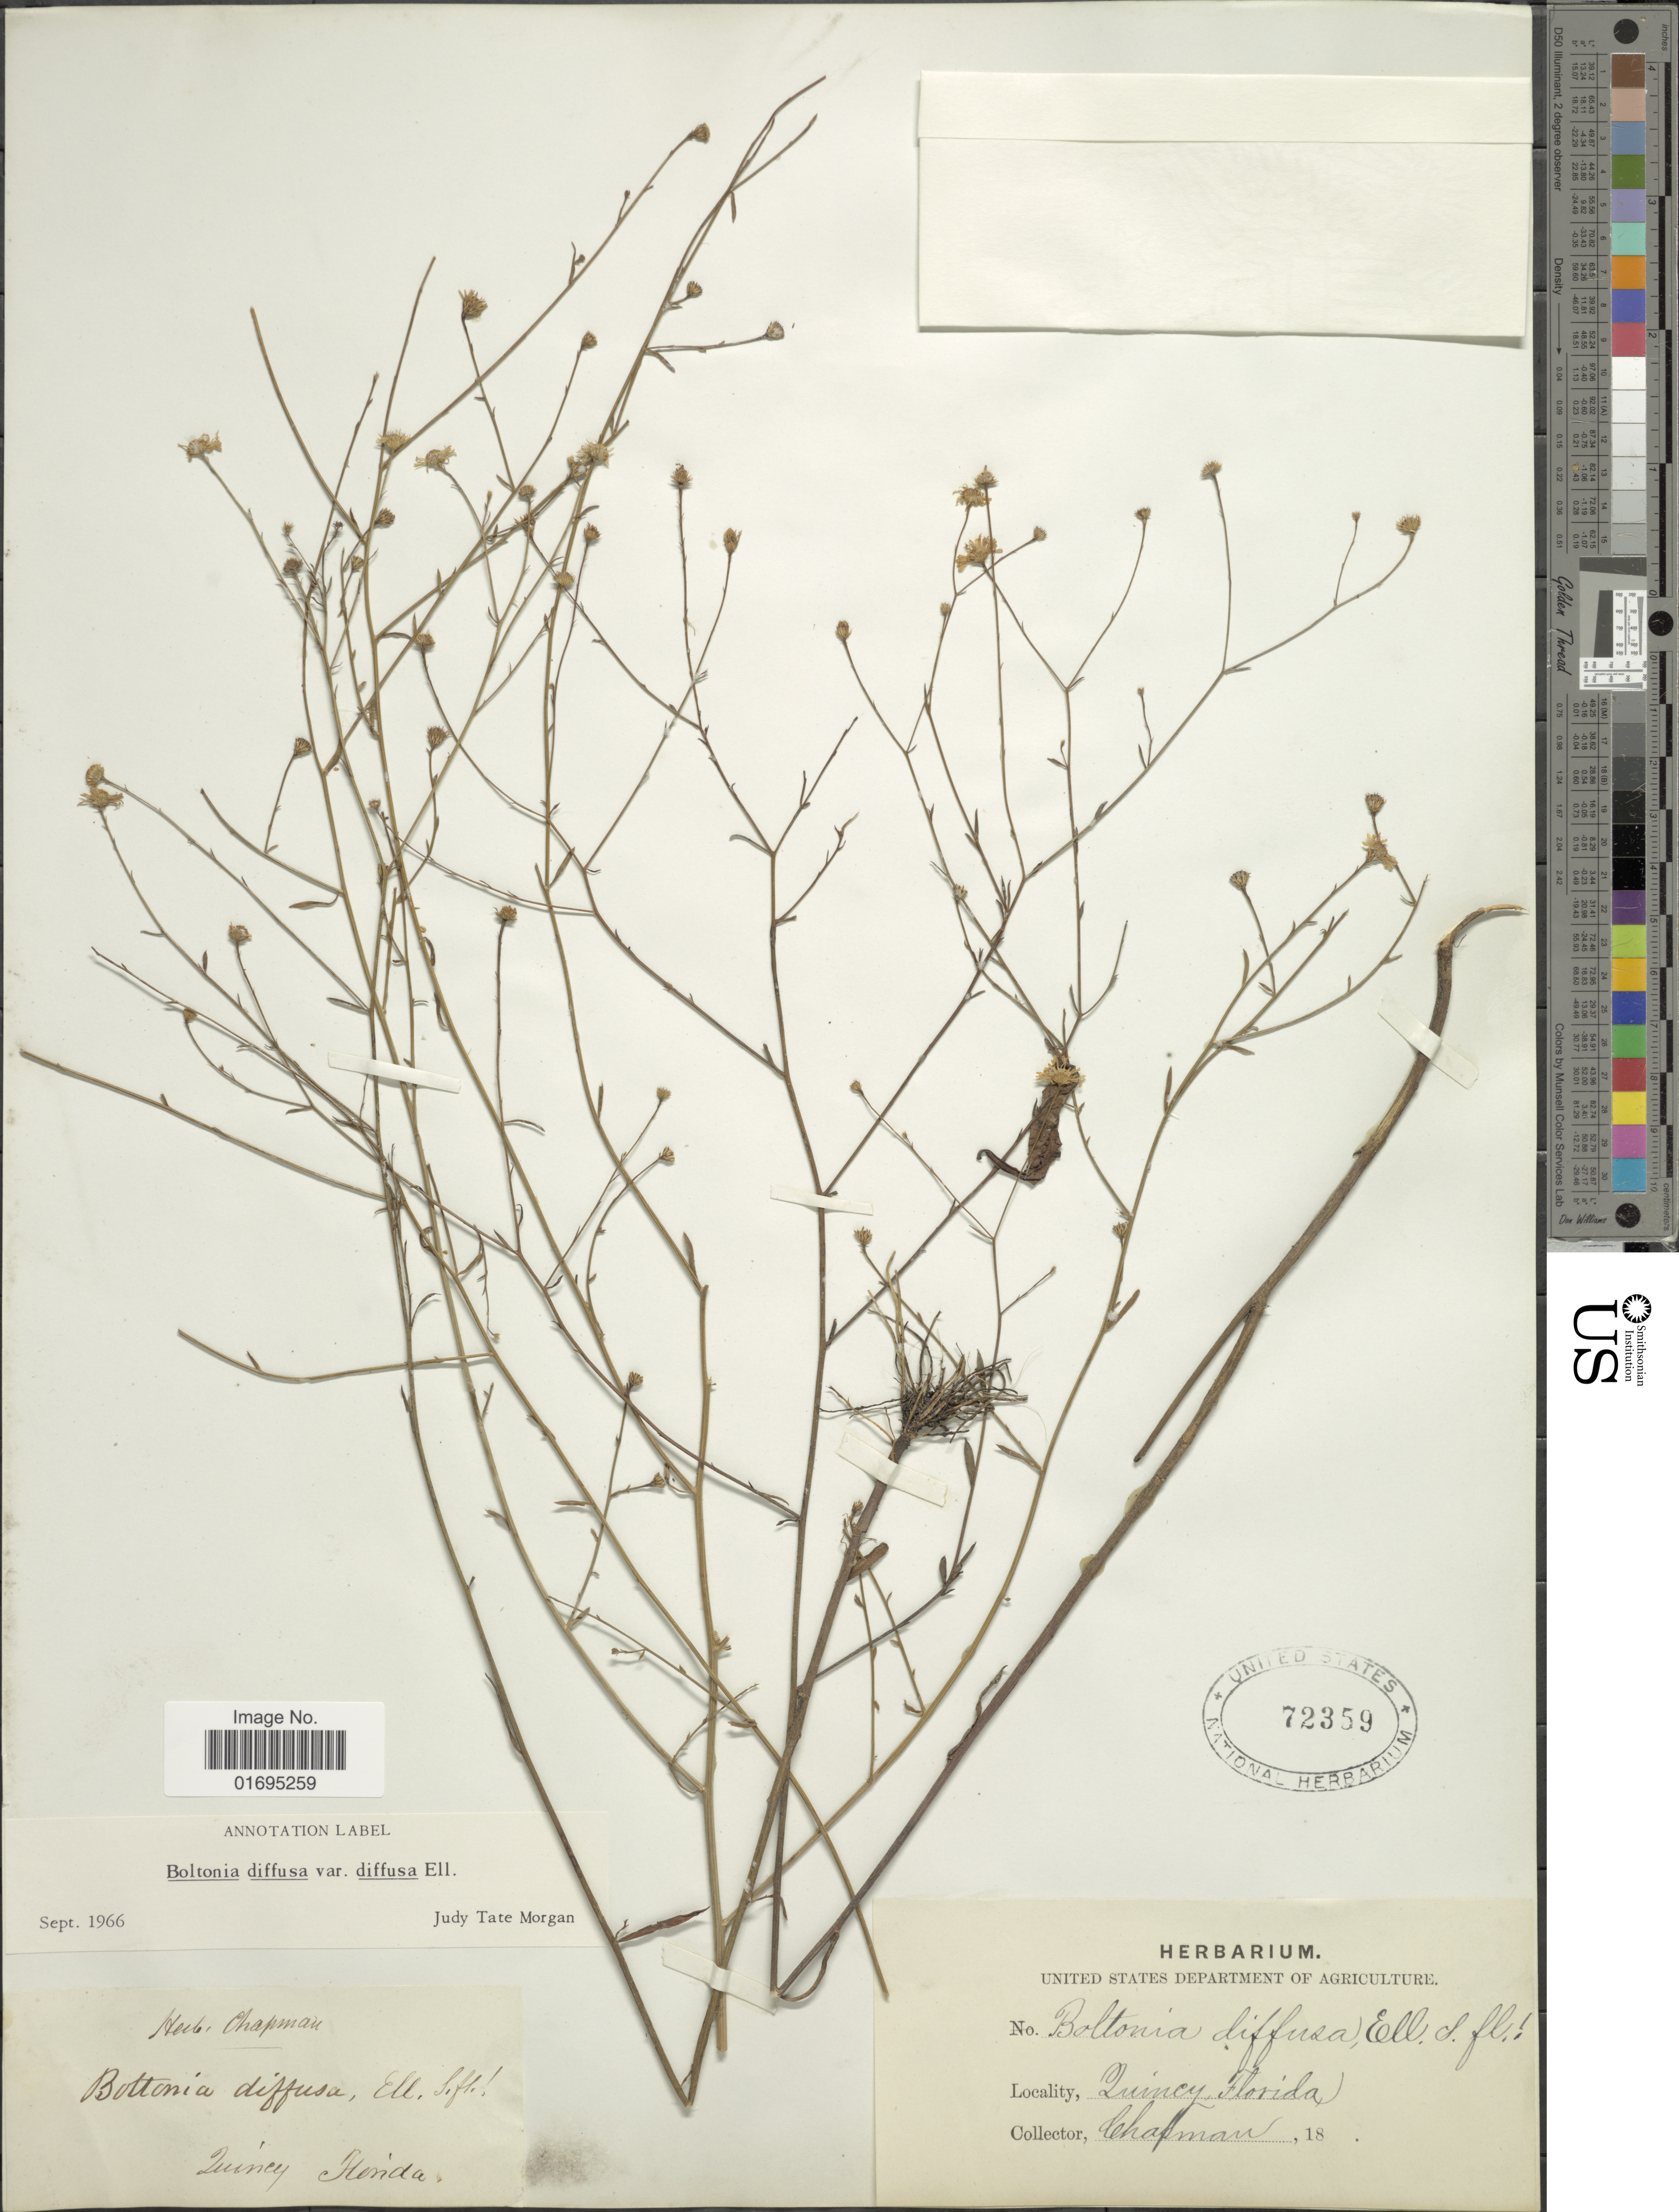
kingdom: Plantae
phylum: Tracheophyta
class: Magnoliopsida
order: Asterales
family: Asteraceae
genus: Boltonia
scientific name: Boltonia diffusa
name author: Elliott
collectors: A. Chapman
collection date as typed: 18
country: United States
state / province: Florida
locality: Quincy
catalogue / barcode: US 72359